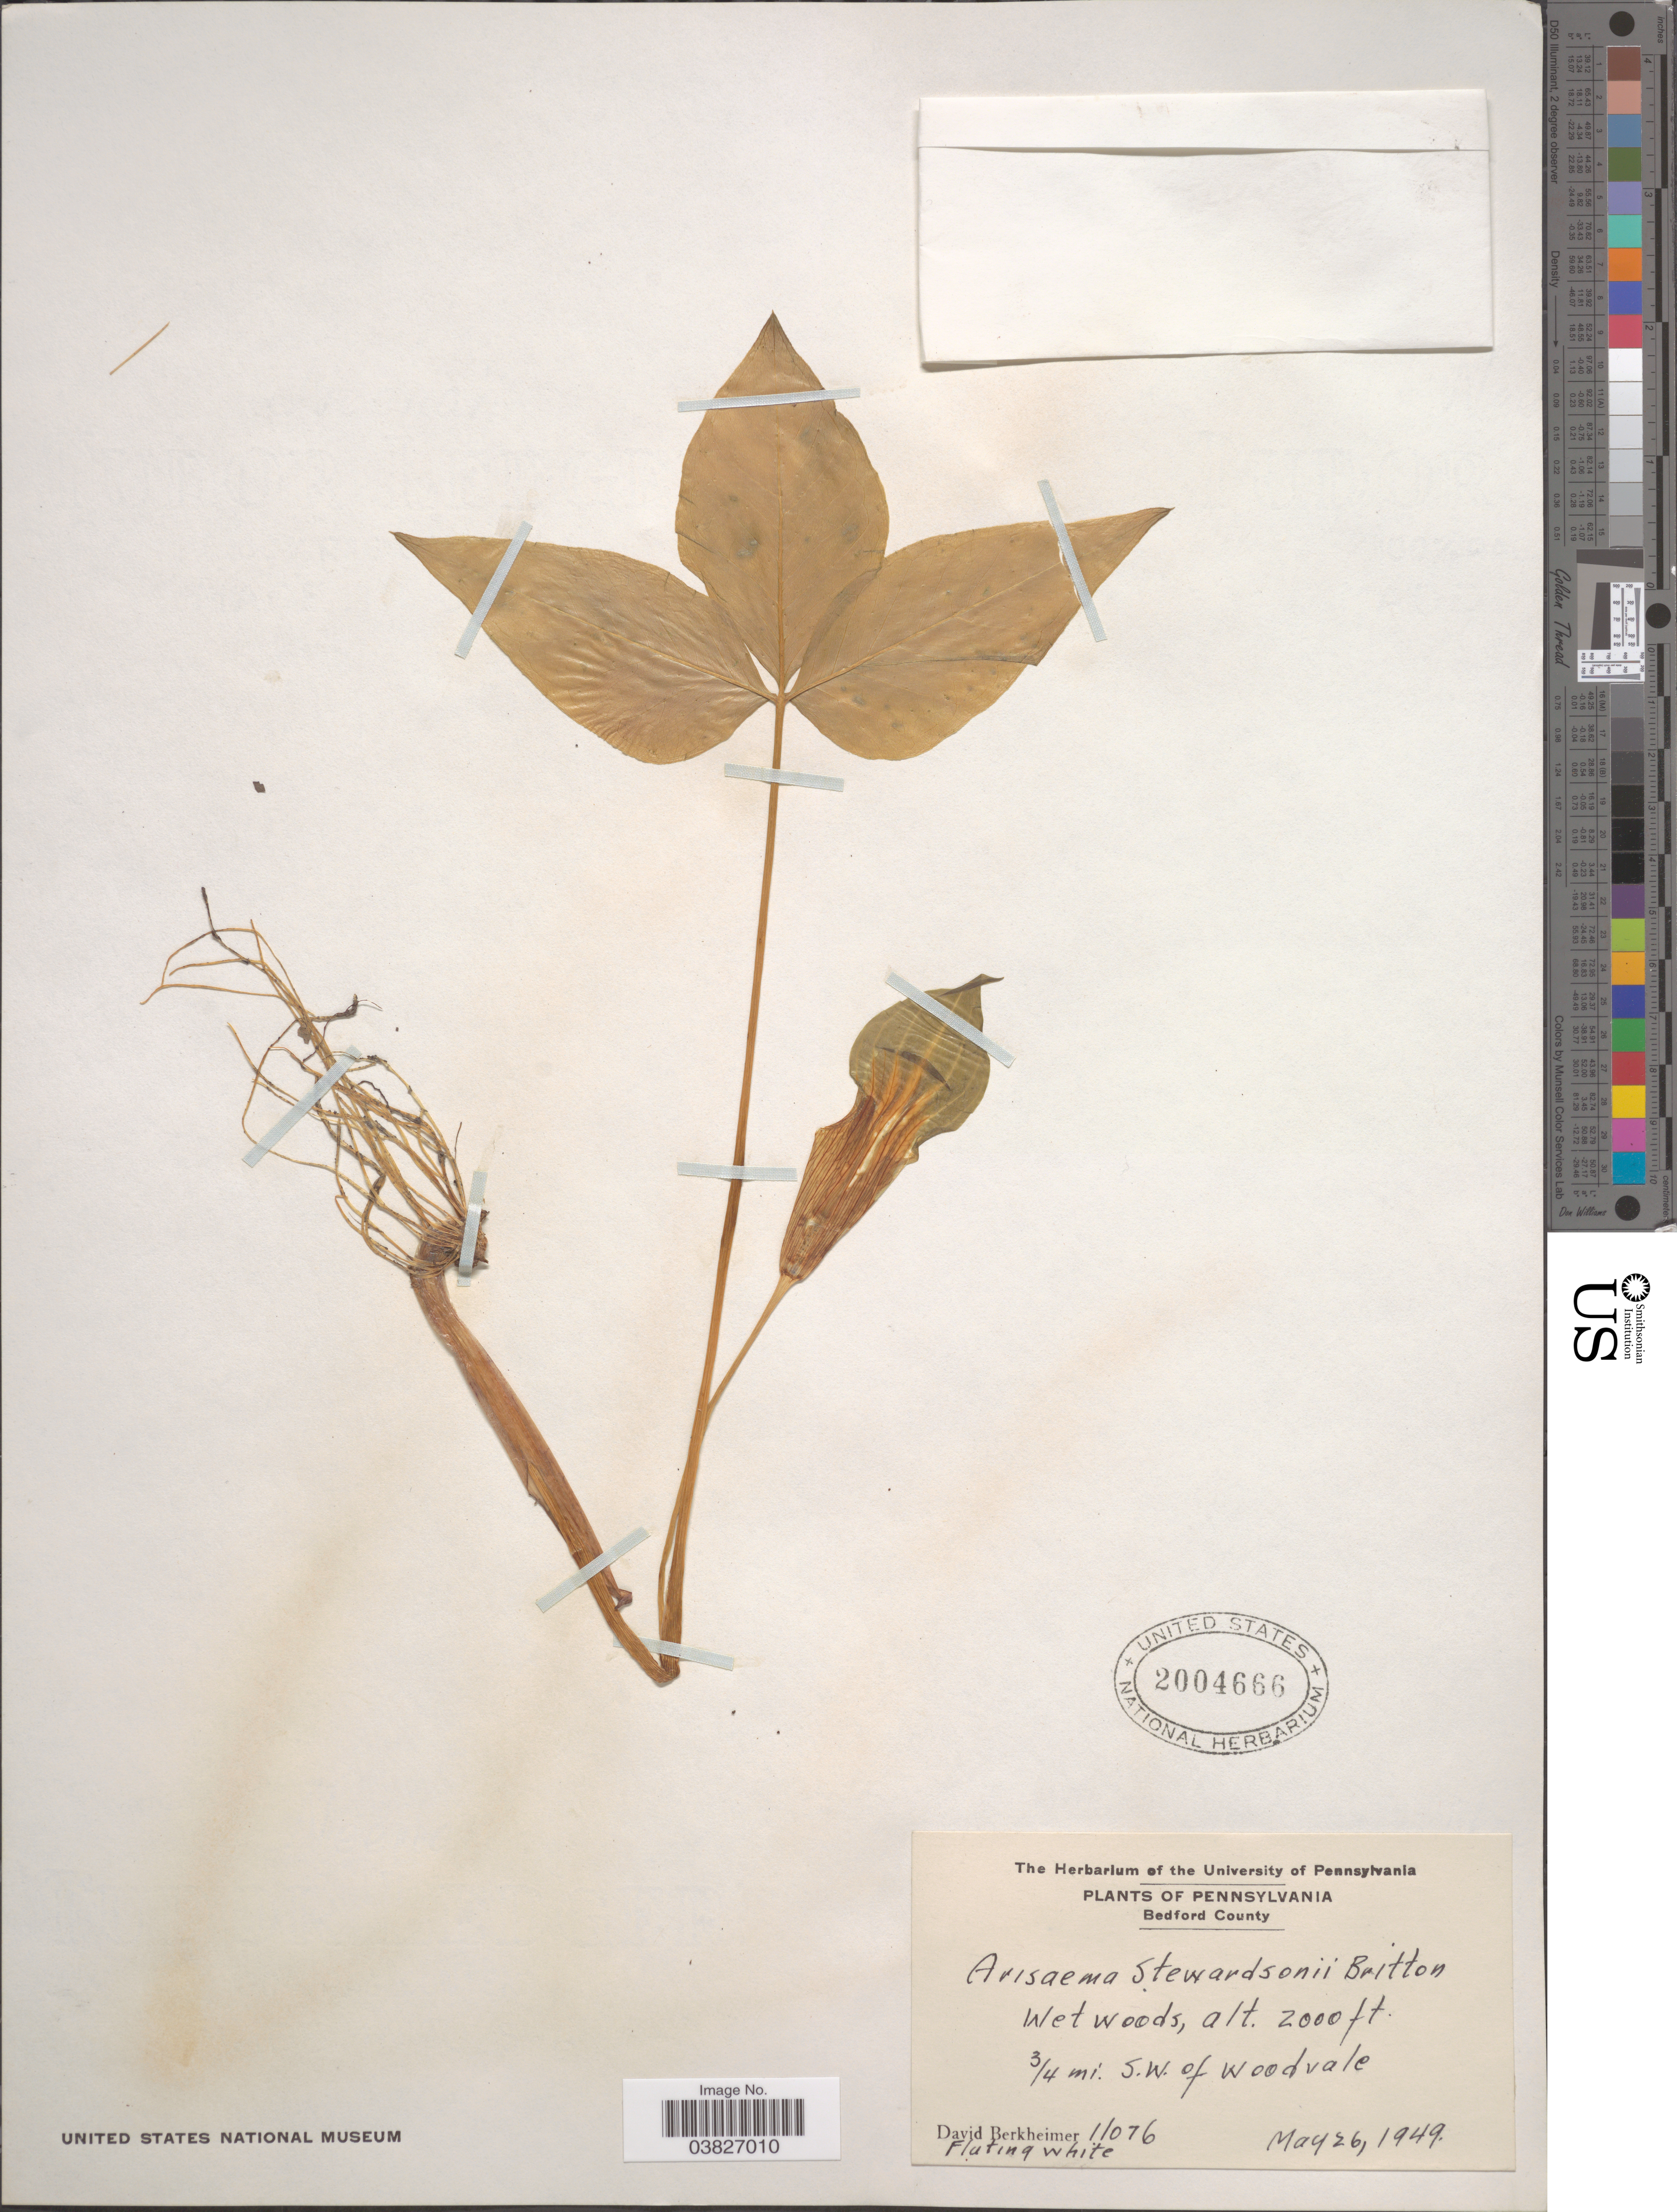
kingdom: Plantae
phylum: Tracheophyta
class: Liliopsida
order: Alismatales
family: Araceae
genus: Arisaema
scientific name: Arisaema stewardsonii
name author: Britton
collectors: D. Berkheimer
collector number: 11076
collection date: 1949-05-26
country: United States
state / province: Pennsylvania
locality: Bedford County. Wet woods. 3/4 mi. S.W. of Woodvale.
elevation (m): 610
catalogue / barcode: US 2004666